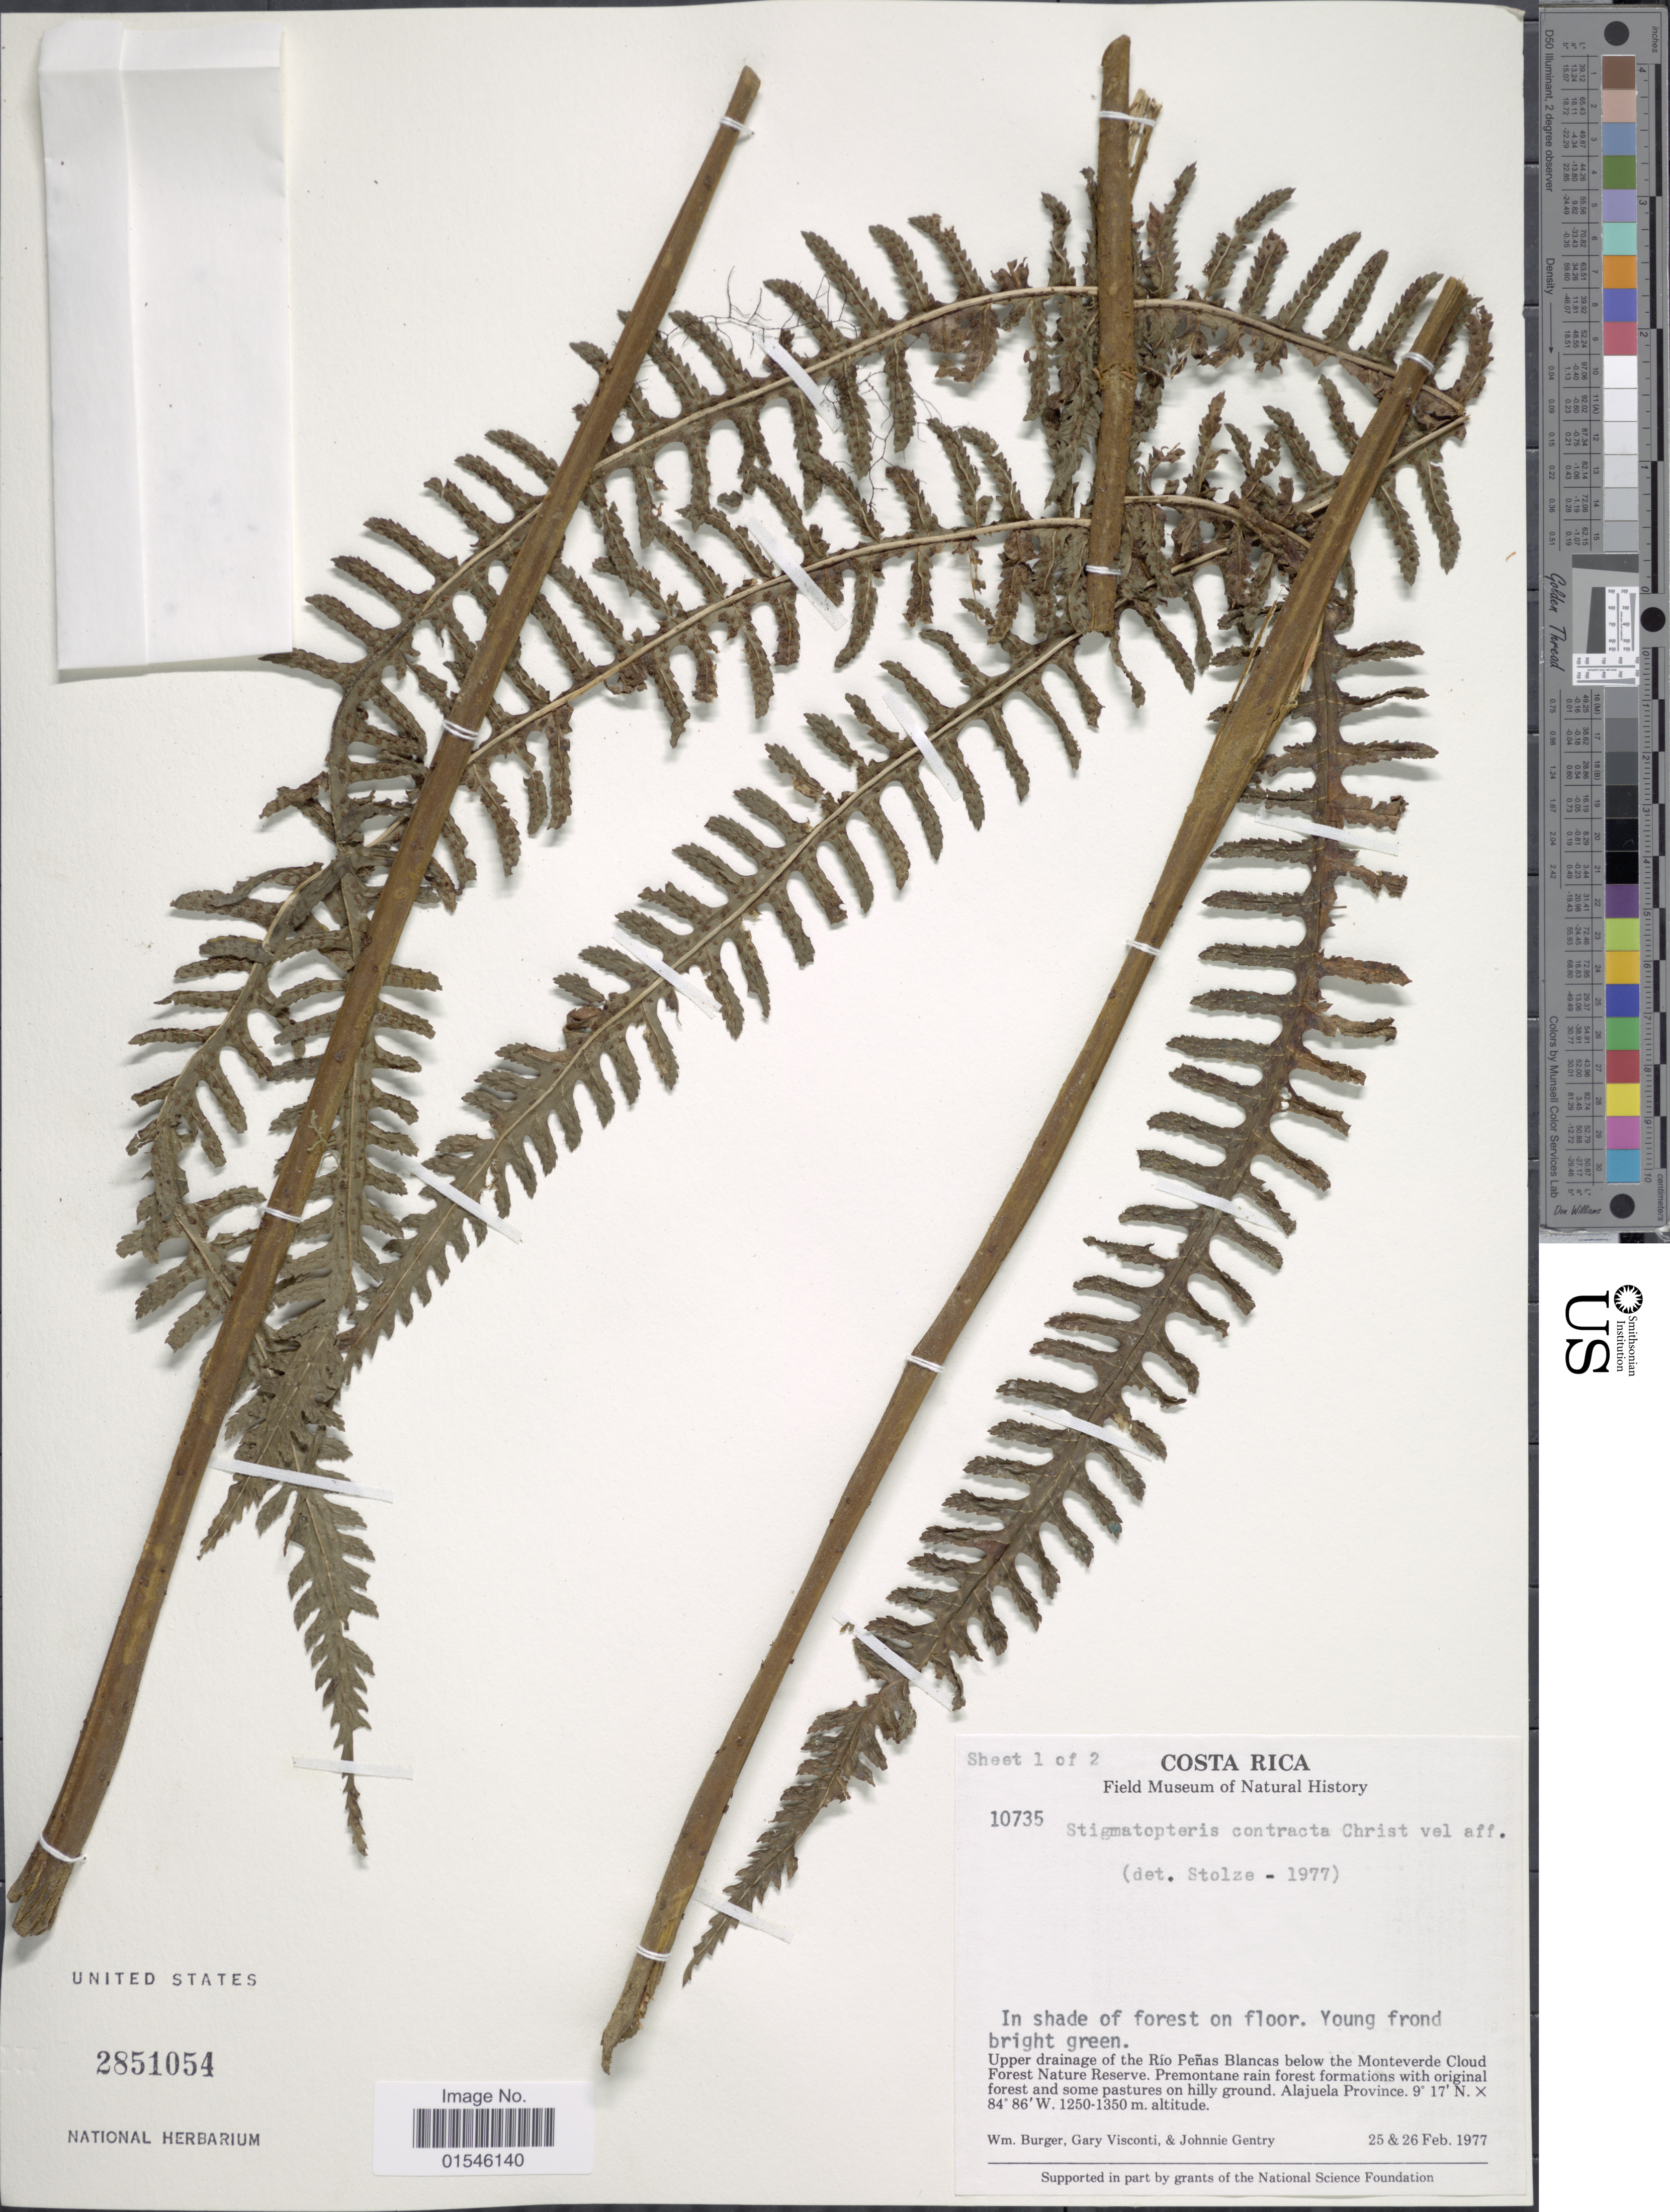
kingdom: Plantae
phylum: Tracheophyta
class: Polypodiopsida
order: Polypodiales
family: Dryopteridaceae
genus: Stigmatopteris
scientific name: Stigmatopteris contracta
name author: (Christ) C. Chr.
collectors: W. Burger, G. Visconti & J. L. Gentry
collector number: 10735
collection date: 1977-02-25/1977-02-26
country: Costa Rica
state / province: Alajuela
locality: Upper drainage of the Río Peñas Blancas below the Monteverde Cloud Forest Nature Reserve.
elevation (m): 1250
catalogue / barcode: US 2851054